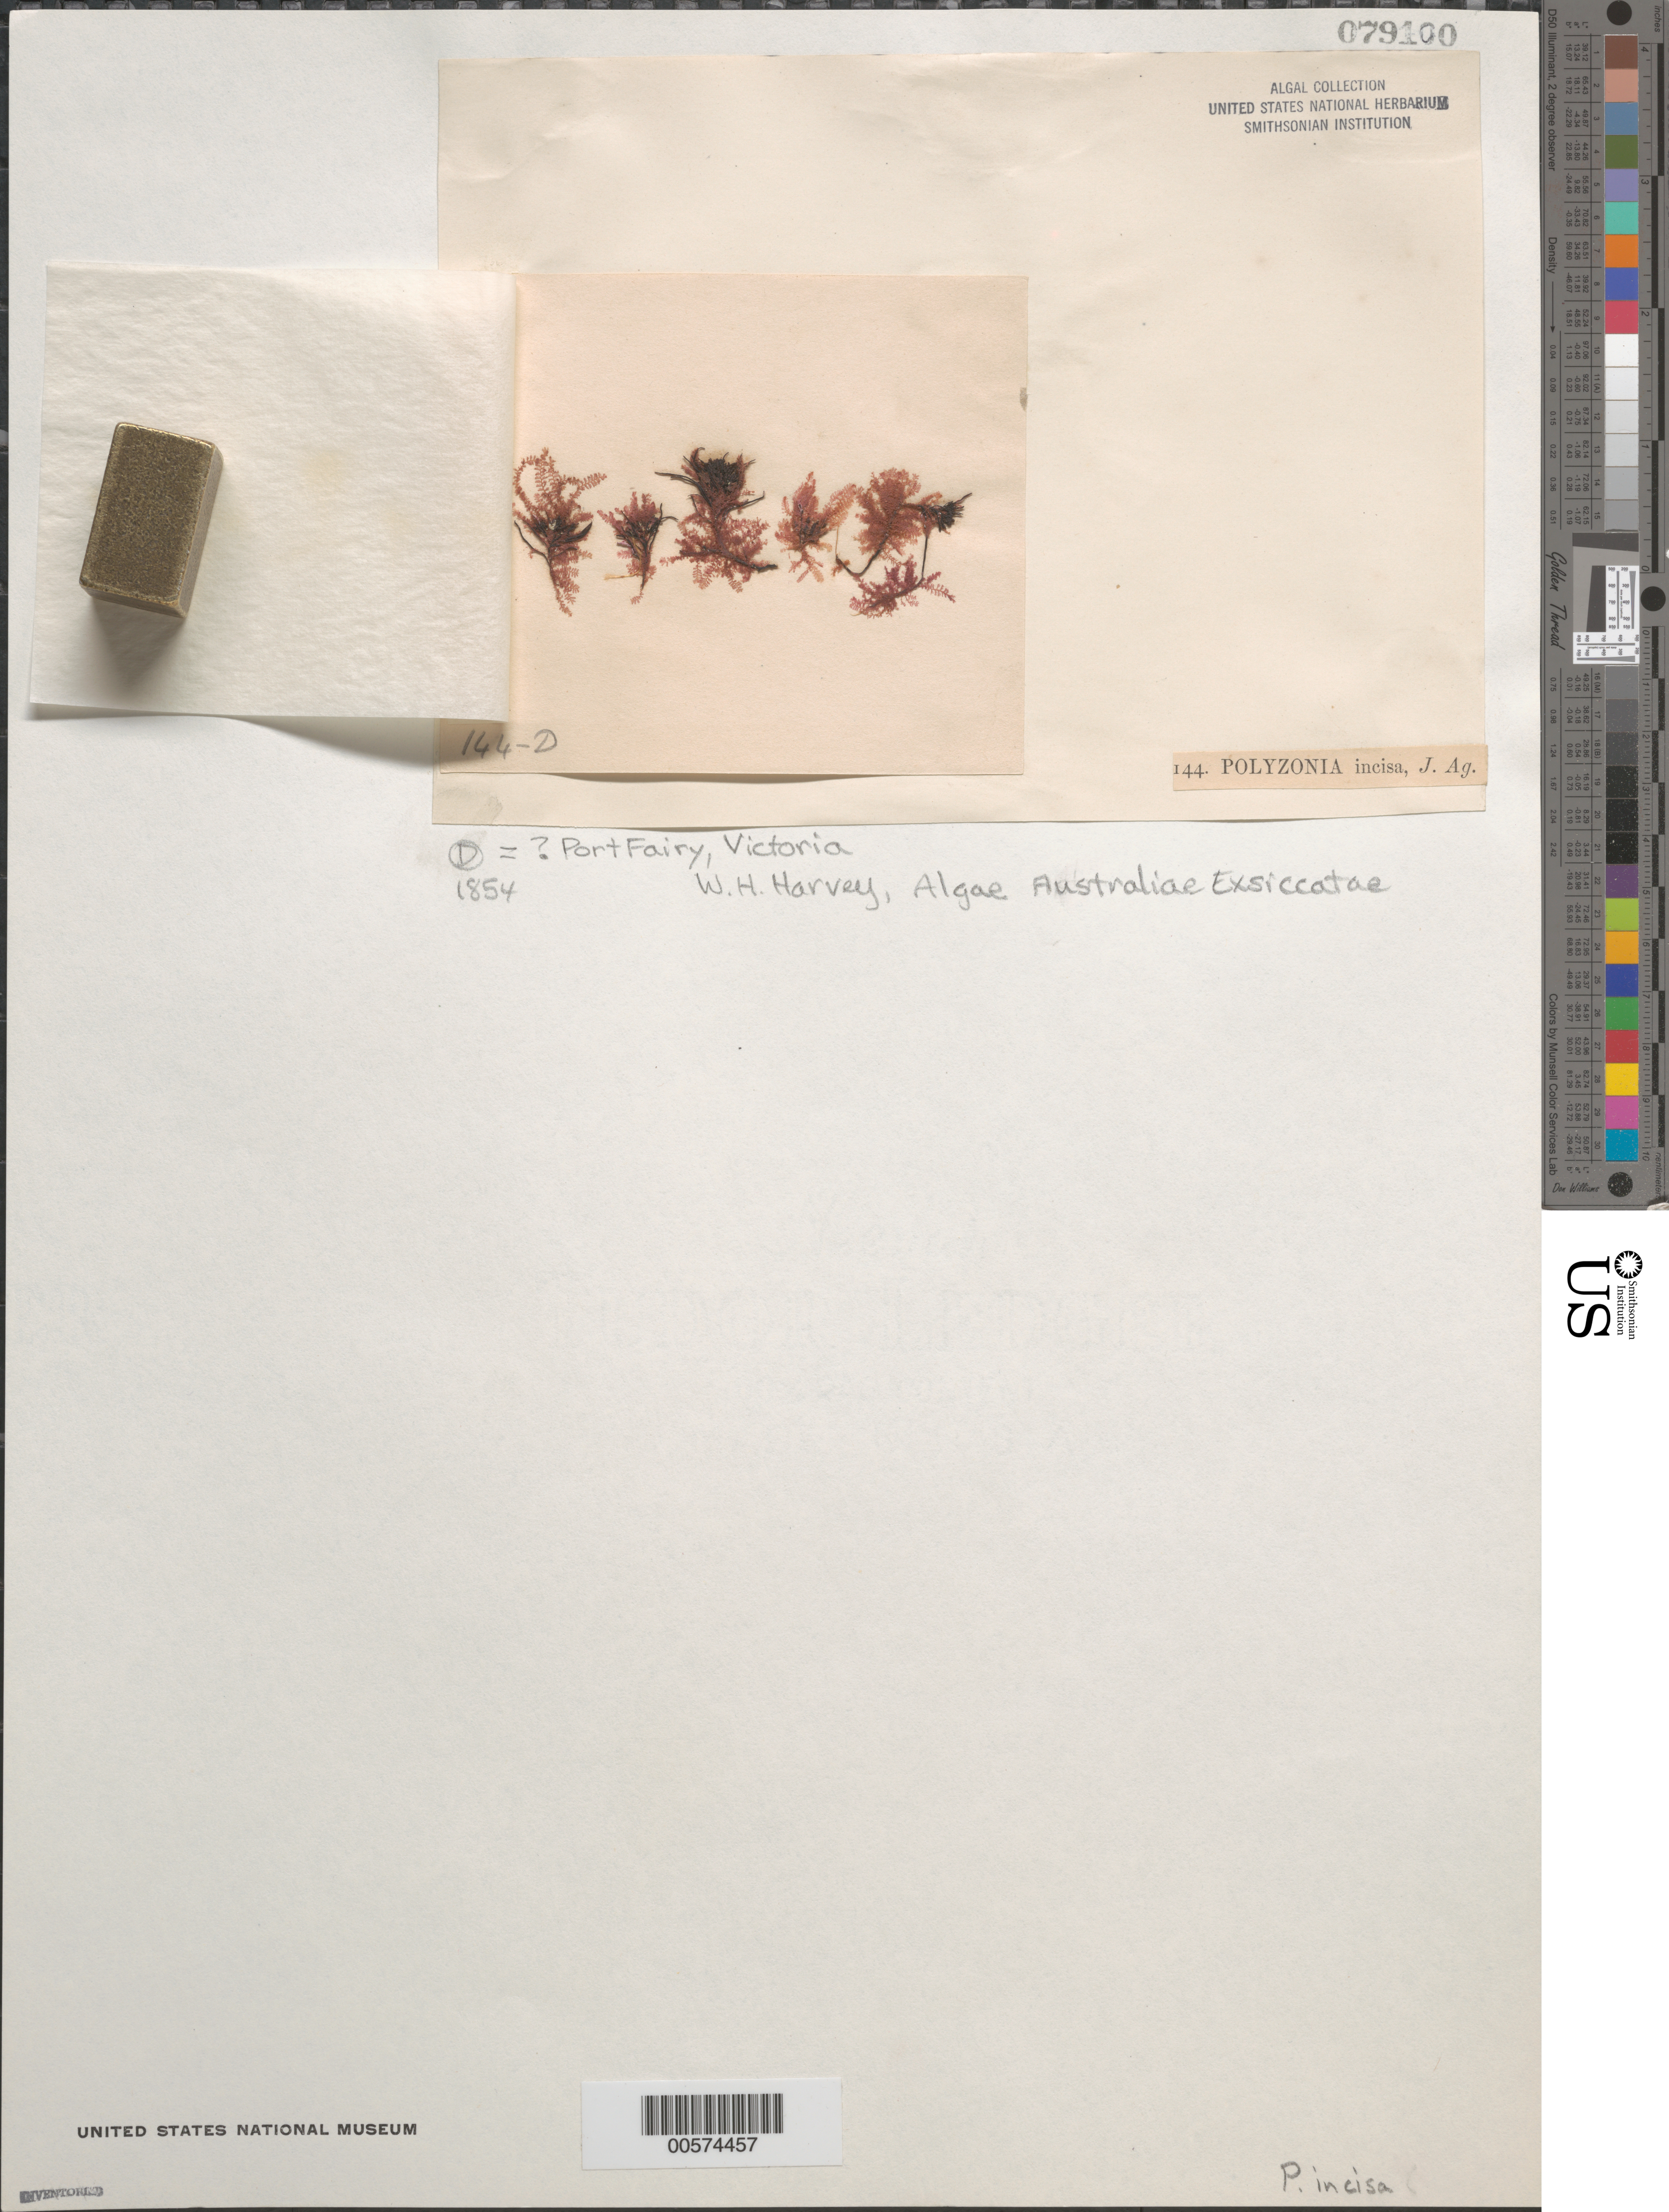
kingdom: Plantae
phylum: Rhodophyta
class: Florideophyceae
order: Ceramiales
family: Rhodomelaceae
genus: Dasyclonium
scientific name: Dasyclonium incisum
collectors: W. Harvey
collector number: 144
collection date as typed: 1854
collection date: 1854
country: Australia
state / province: Victoria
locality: Port Fairy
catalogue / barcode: US 79100